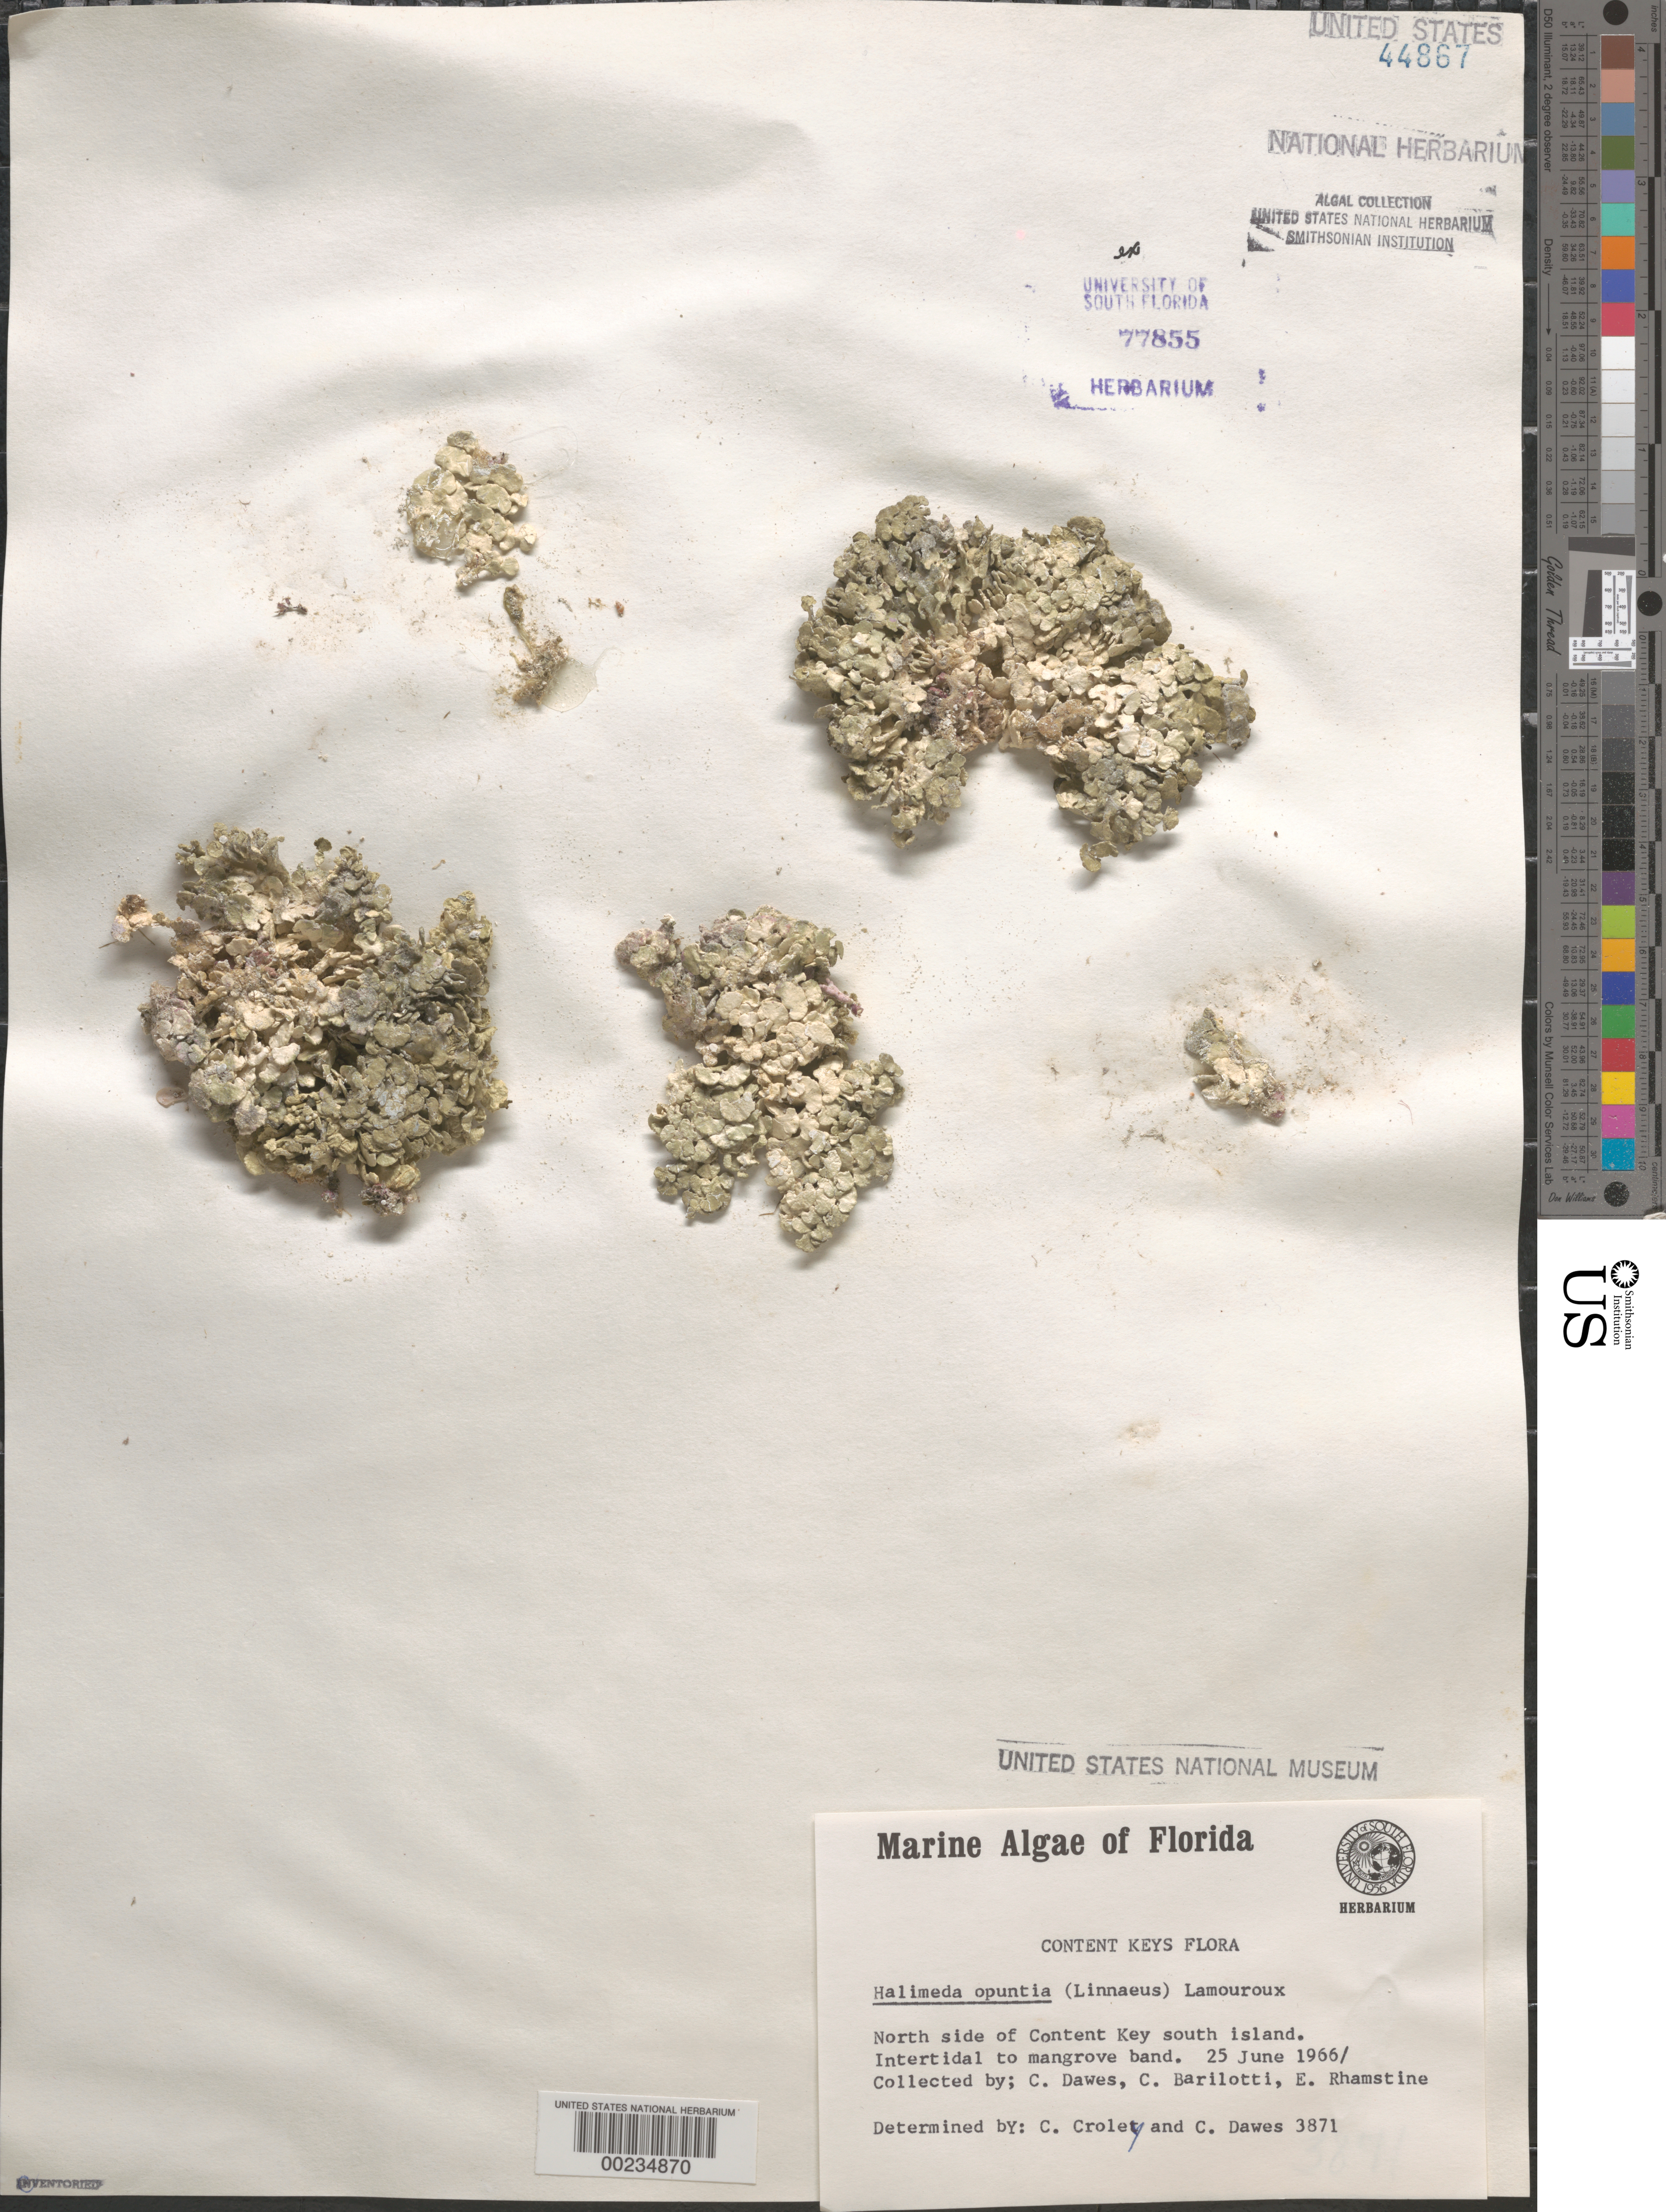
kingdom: Plantae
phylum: Chlorophyta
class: Ulvophyceae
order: Bryopsidales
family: Halimedaceae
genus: Halimeda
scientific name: Halimeda opuntia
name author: (L.) J.V.Lamouroux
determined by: Croley, F. C.; Dawes, C. J.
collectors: C. Dawes, D. C. Barilotti & E. Rhamstine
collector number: Cjd 3871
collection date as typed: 25 Jun 1966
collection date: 1966-06-25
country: United States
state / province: Florida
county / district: Monroe County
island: Content Keys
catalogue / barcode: US 44867